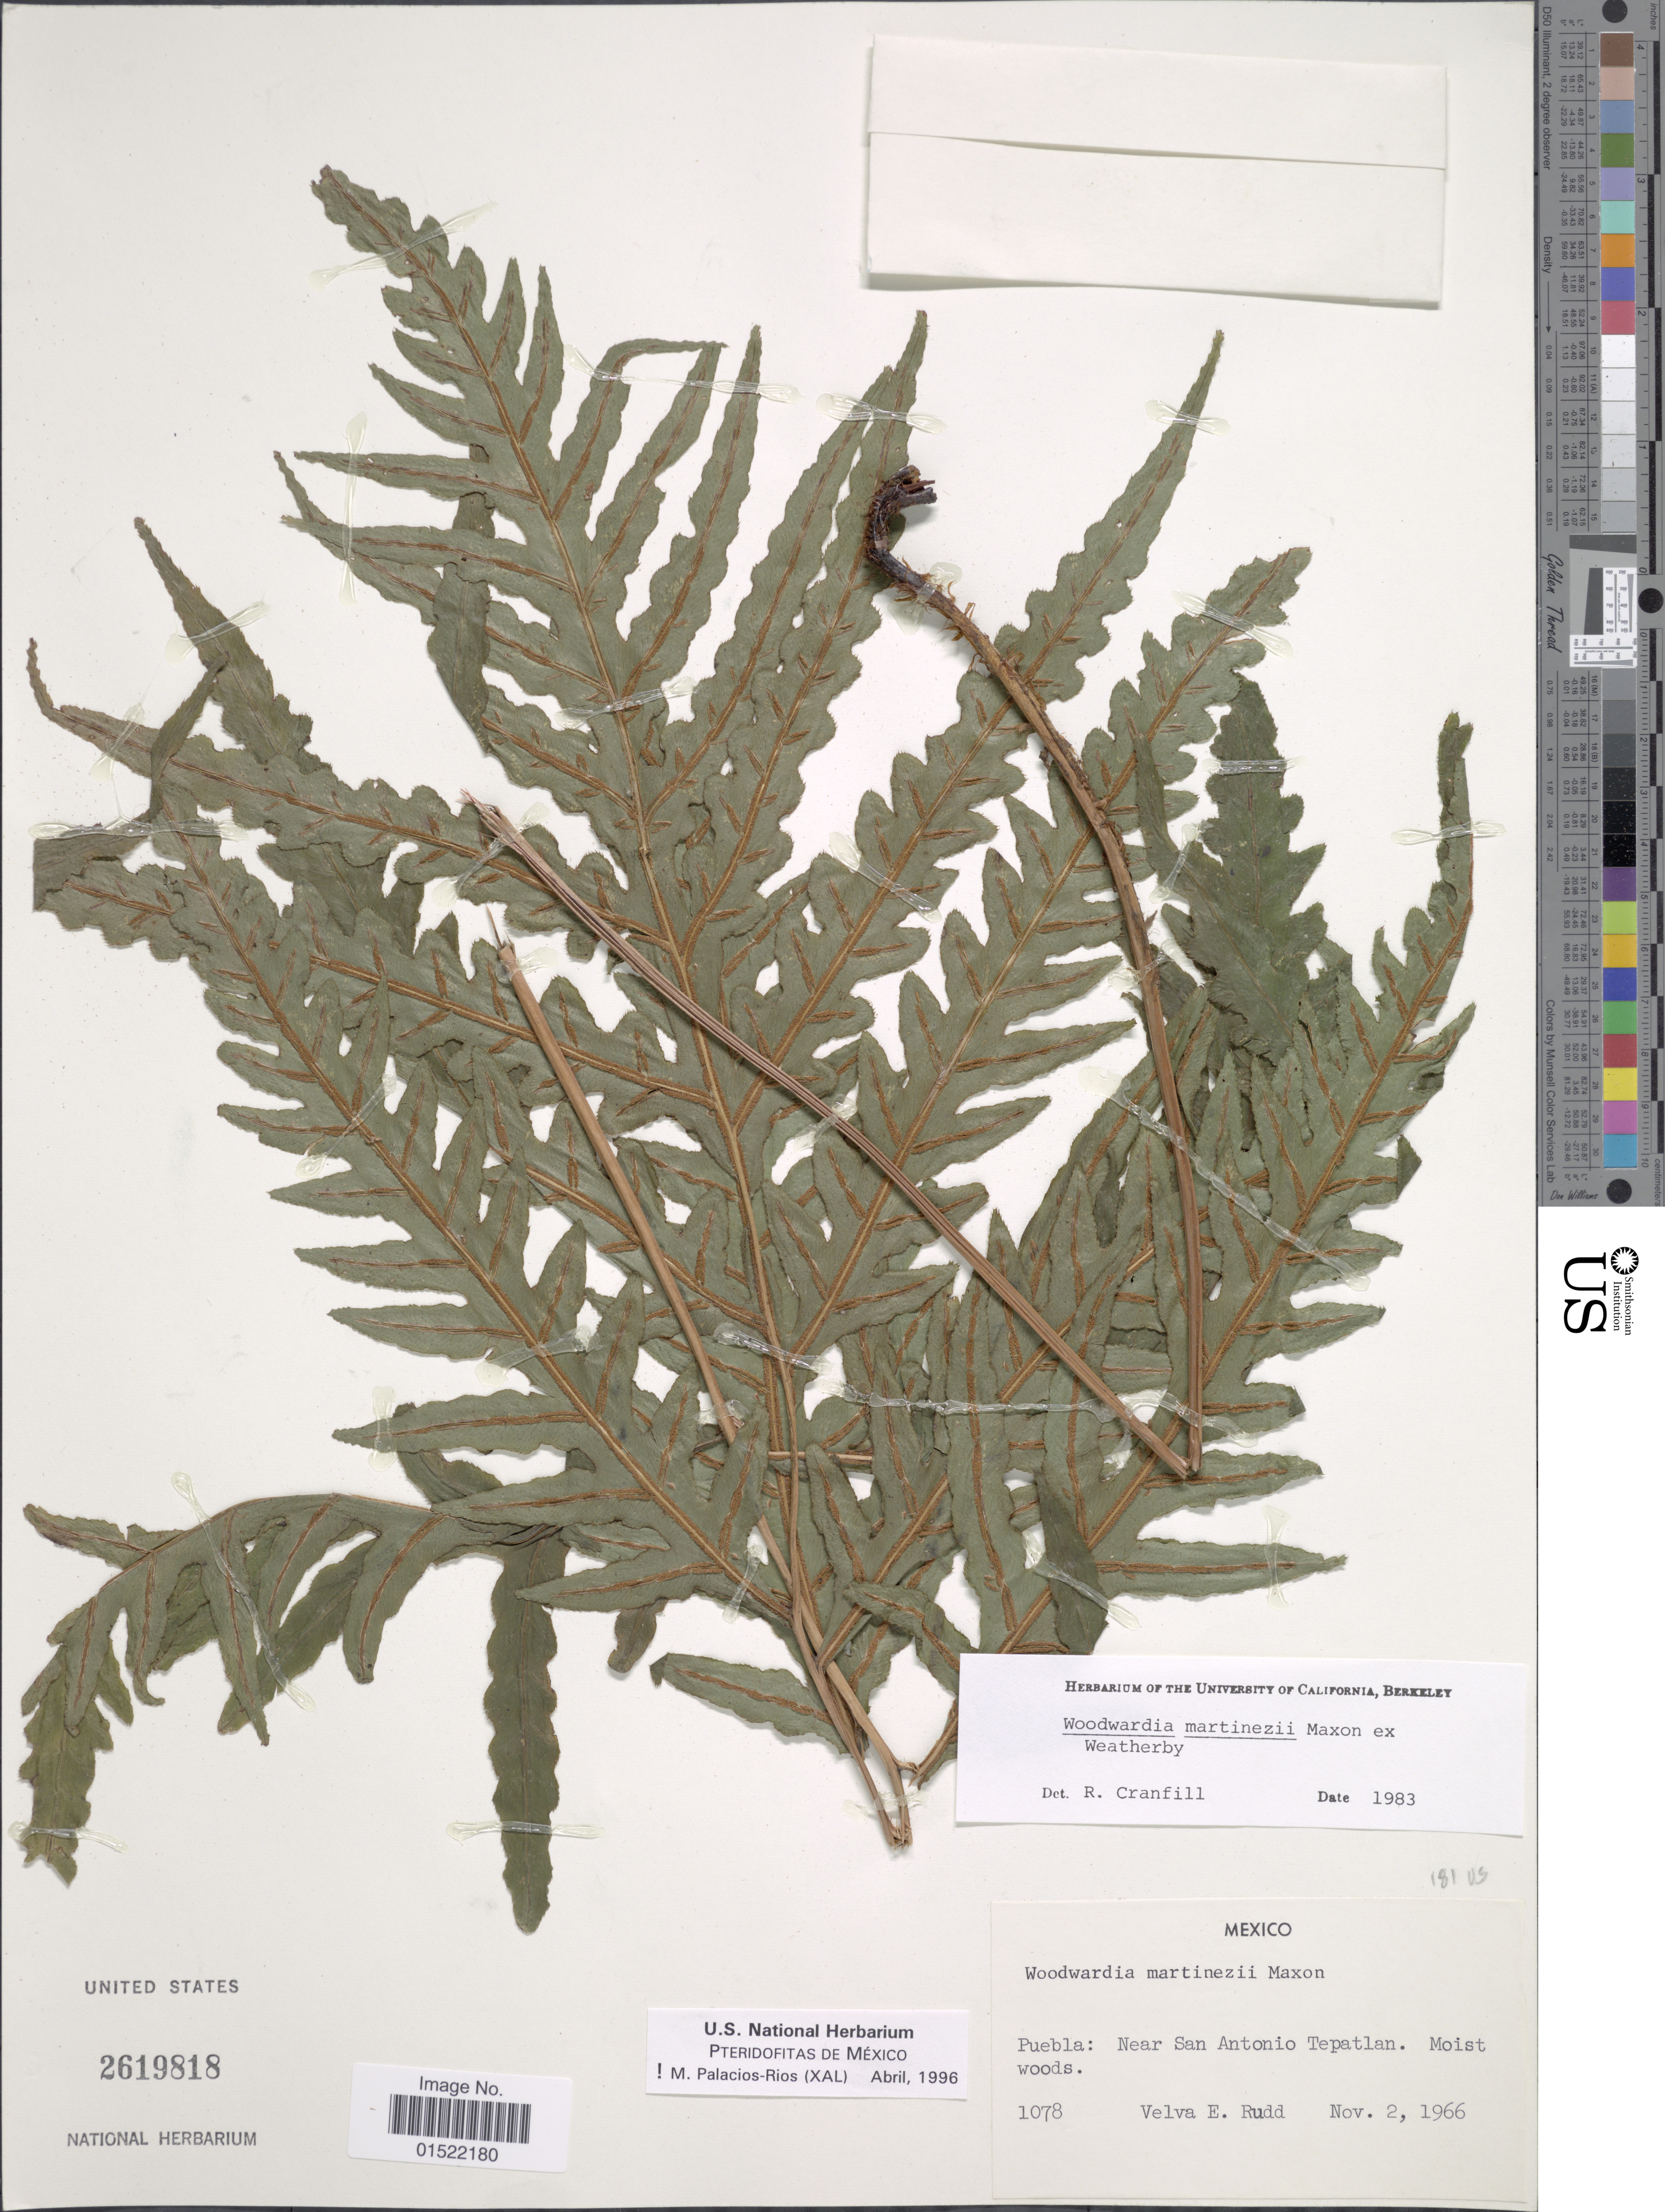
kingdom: Plantae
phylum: Tracheophyta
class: Polypodiopsida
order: Polypodiales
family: Blechnaceae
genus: Woodwardia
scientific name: Woodwardia martinezii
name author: Maxon ex Weath.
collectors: V. E. Rudd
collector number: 1078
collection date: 1966-11-02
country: Mexico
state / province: Puebla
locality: Puebla: Near San Antonio Tepatlan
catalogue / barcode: US 2619818